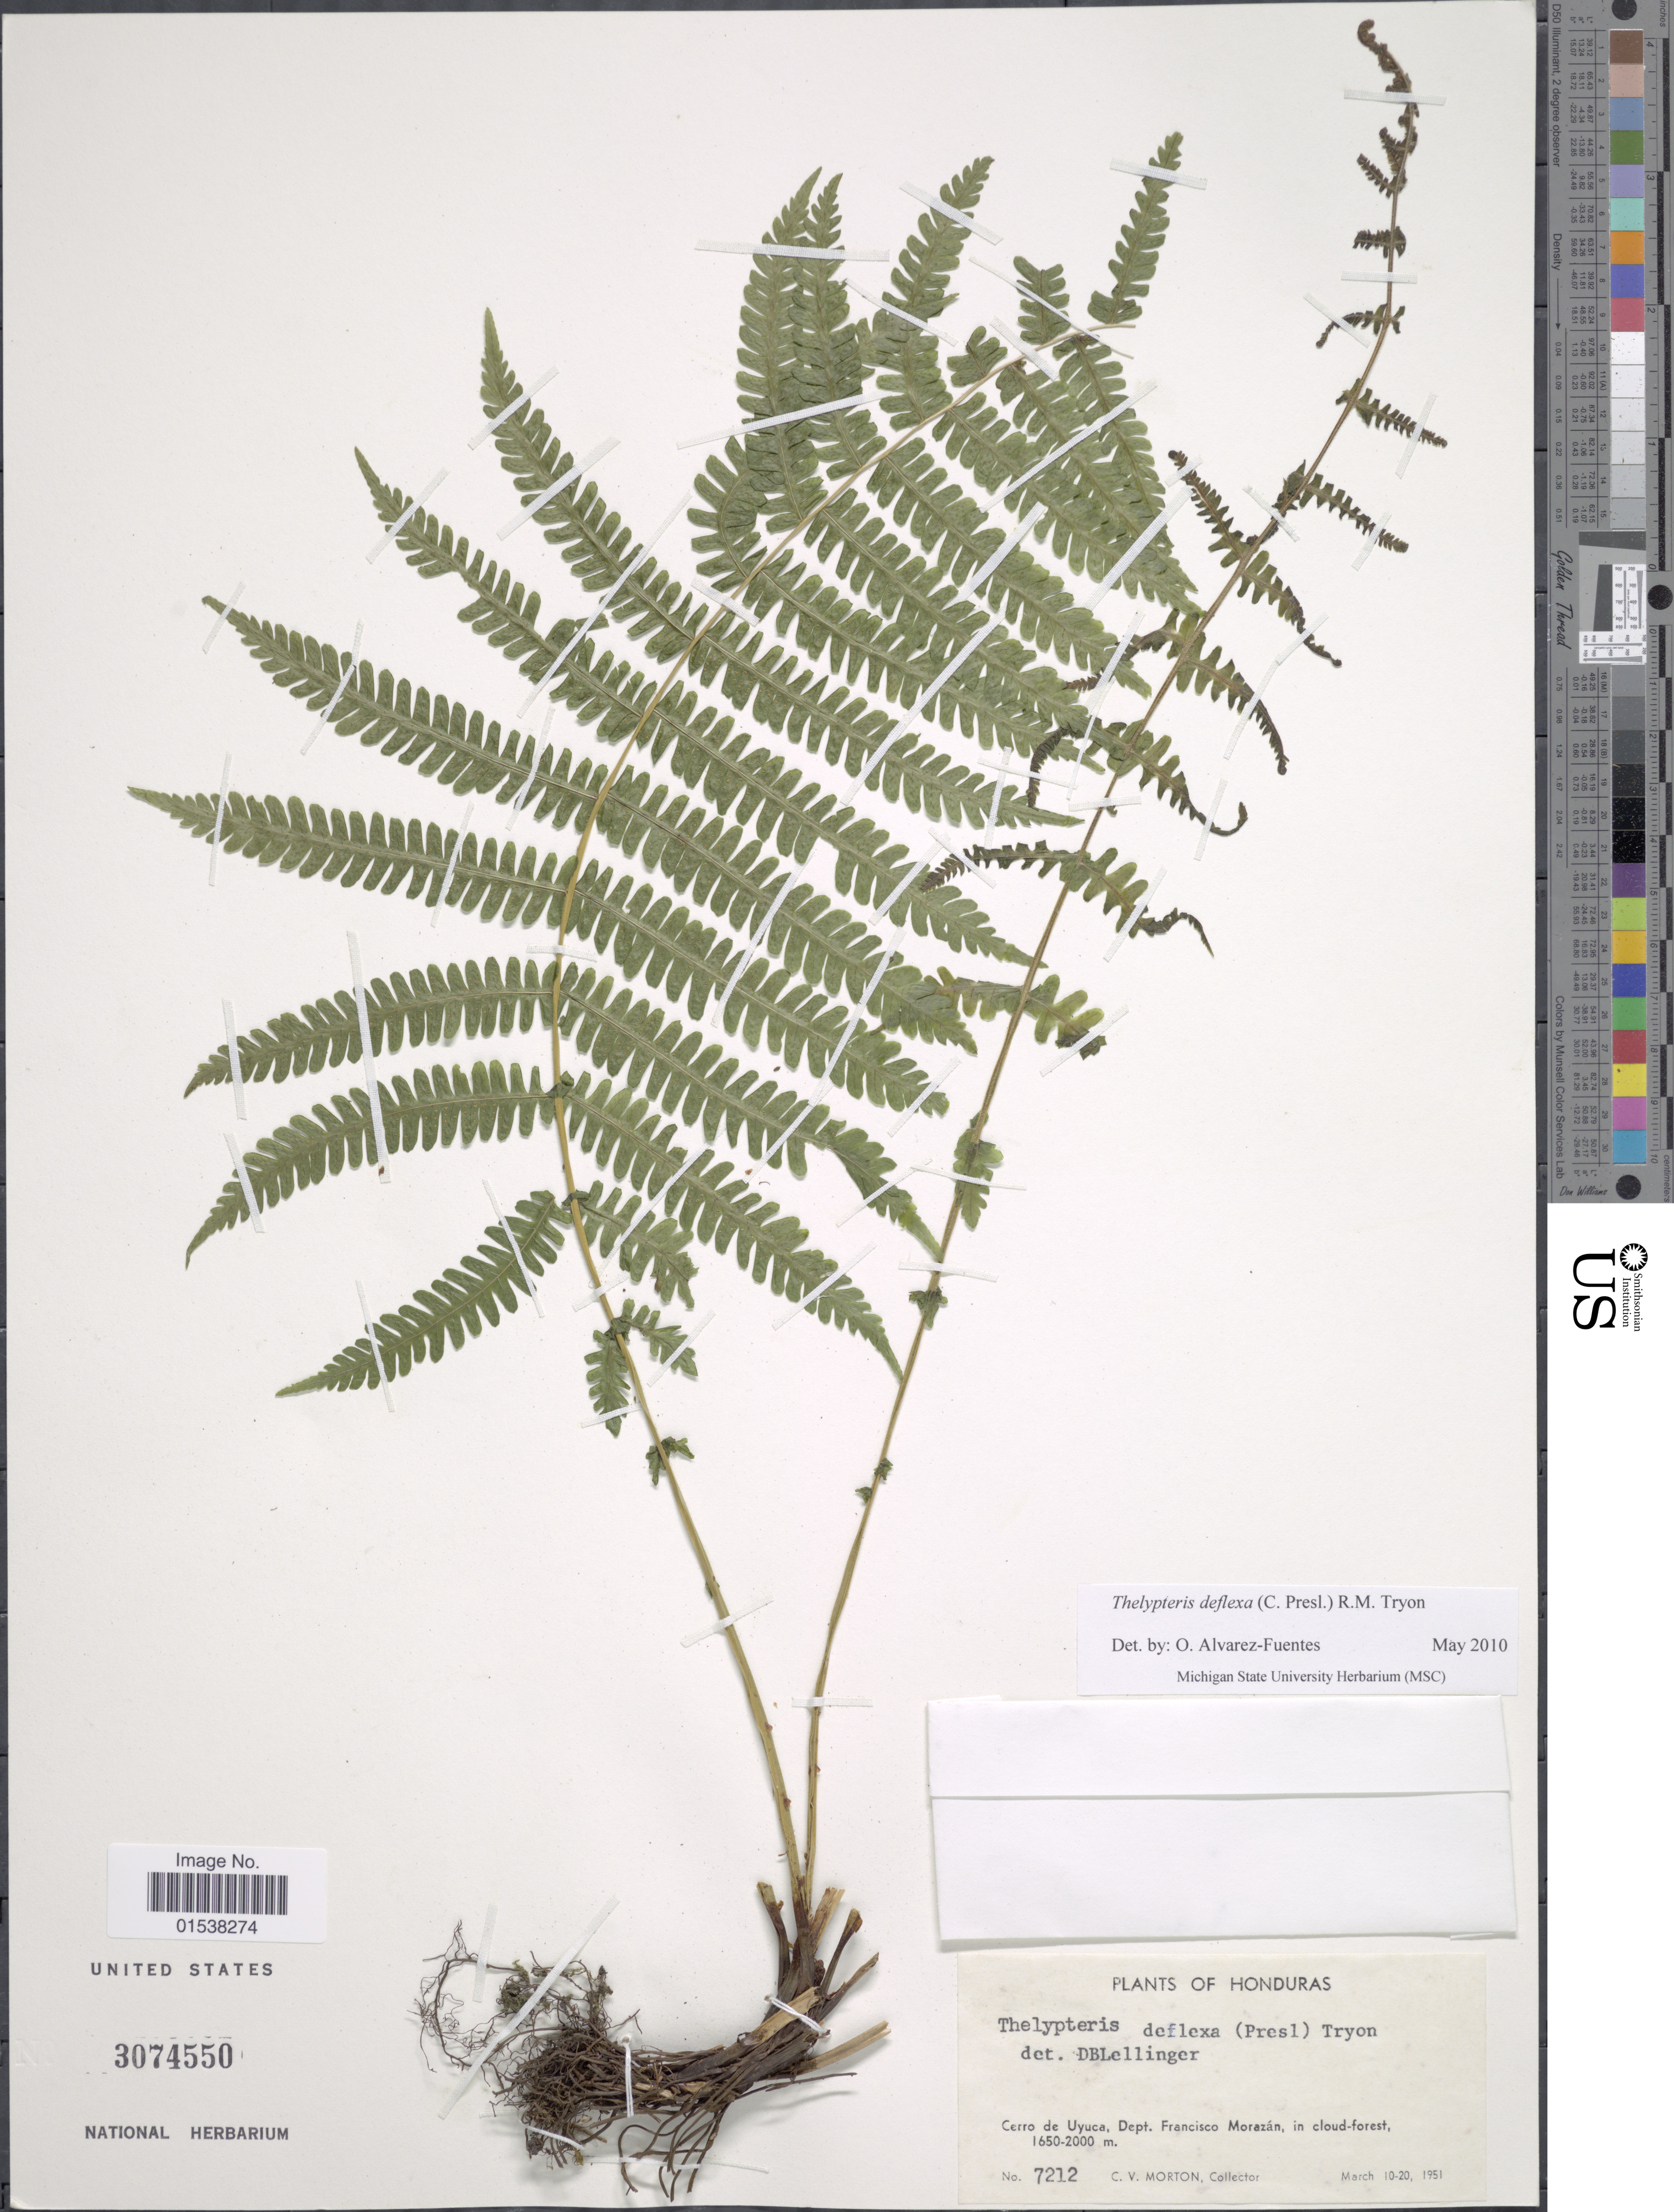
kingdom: Plantae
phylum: Tracheophyta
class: Polypodiopsida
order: Polypodiales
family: Thelypteridaceae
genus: Amauropelta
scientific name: Amauropelta deflexa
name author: (C. Presl) Á. Löve & D. Löve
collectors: C. V. Morton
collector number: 7212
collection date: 1951-03-10/1951-03-20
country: Honduras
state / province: Fco. Morazán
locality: Cerro de Uyuca, Dept. Francisco Morazan, in cloud-forest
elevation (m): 1650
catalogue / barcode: US 3074550